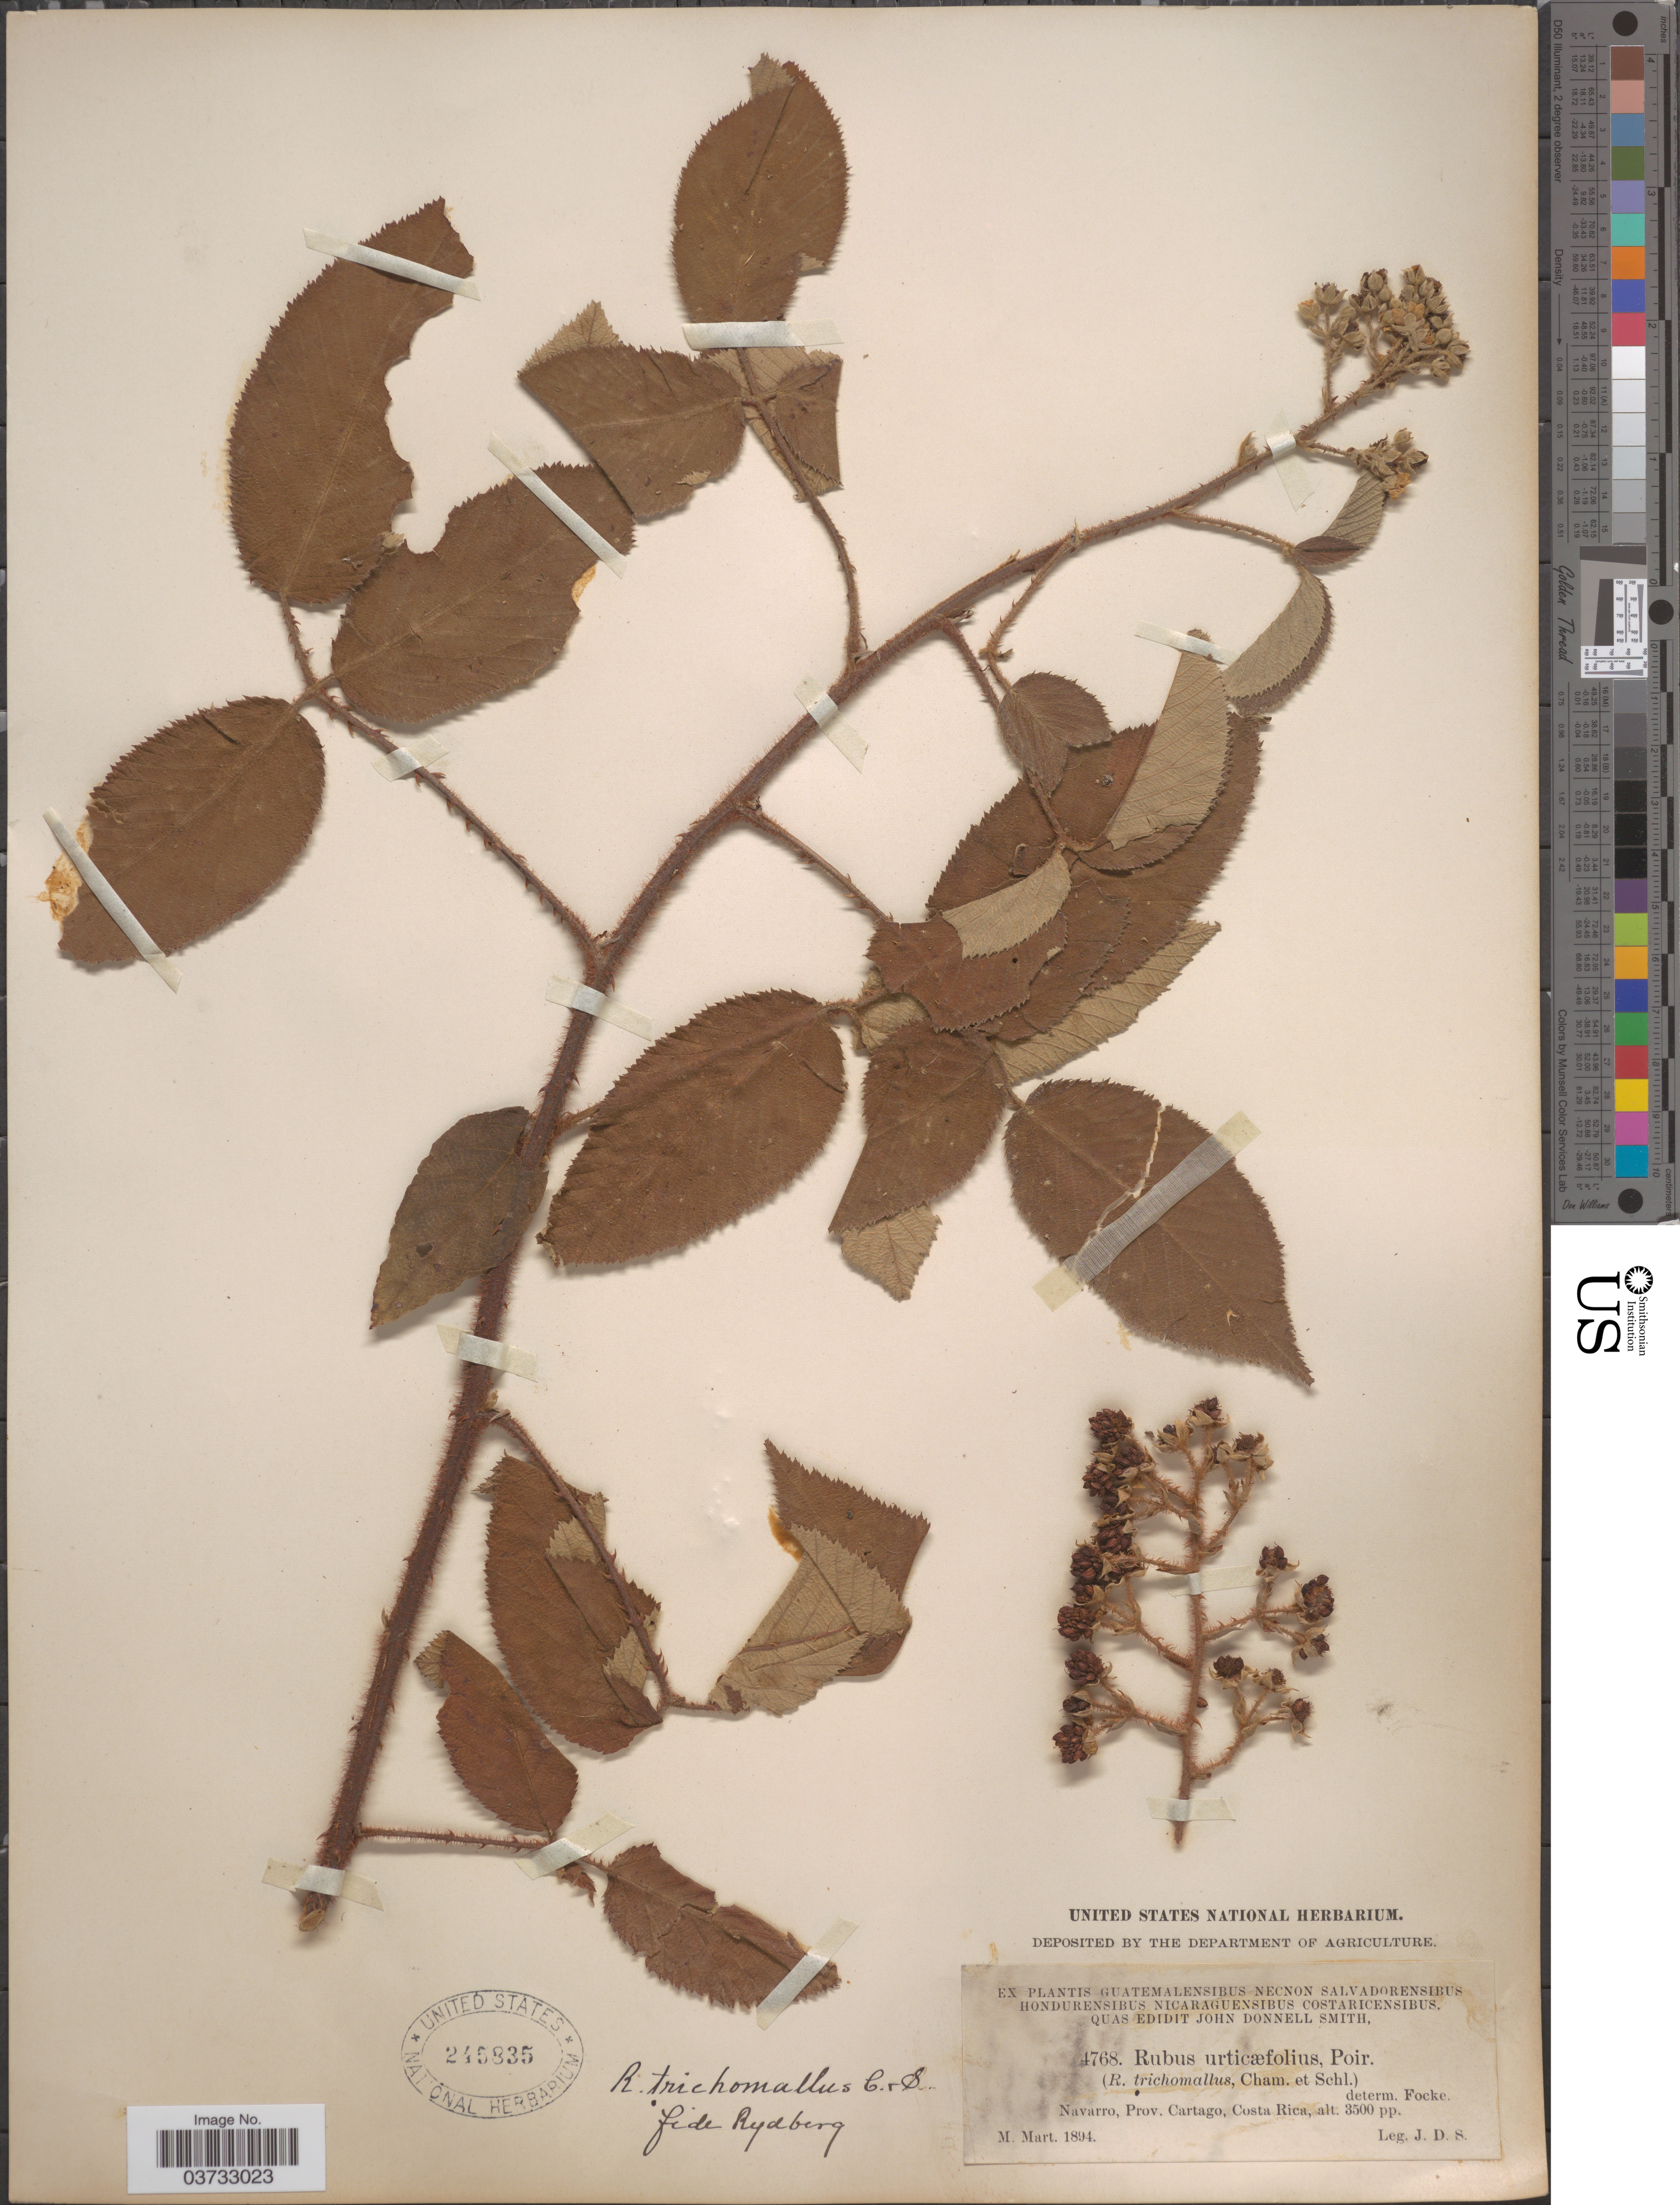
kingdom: Plantae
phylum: Tracheophyta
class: Magnoliopsida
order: Rosales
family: Rosaceae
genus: Rubus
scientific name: Rubus trichomallus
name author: Schltdl.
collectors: J. Donnell Smith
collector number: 4768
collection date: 1894-03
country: Costa Rica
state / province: Cartago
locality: Navarro.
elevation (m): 1067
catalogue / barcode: US 245835